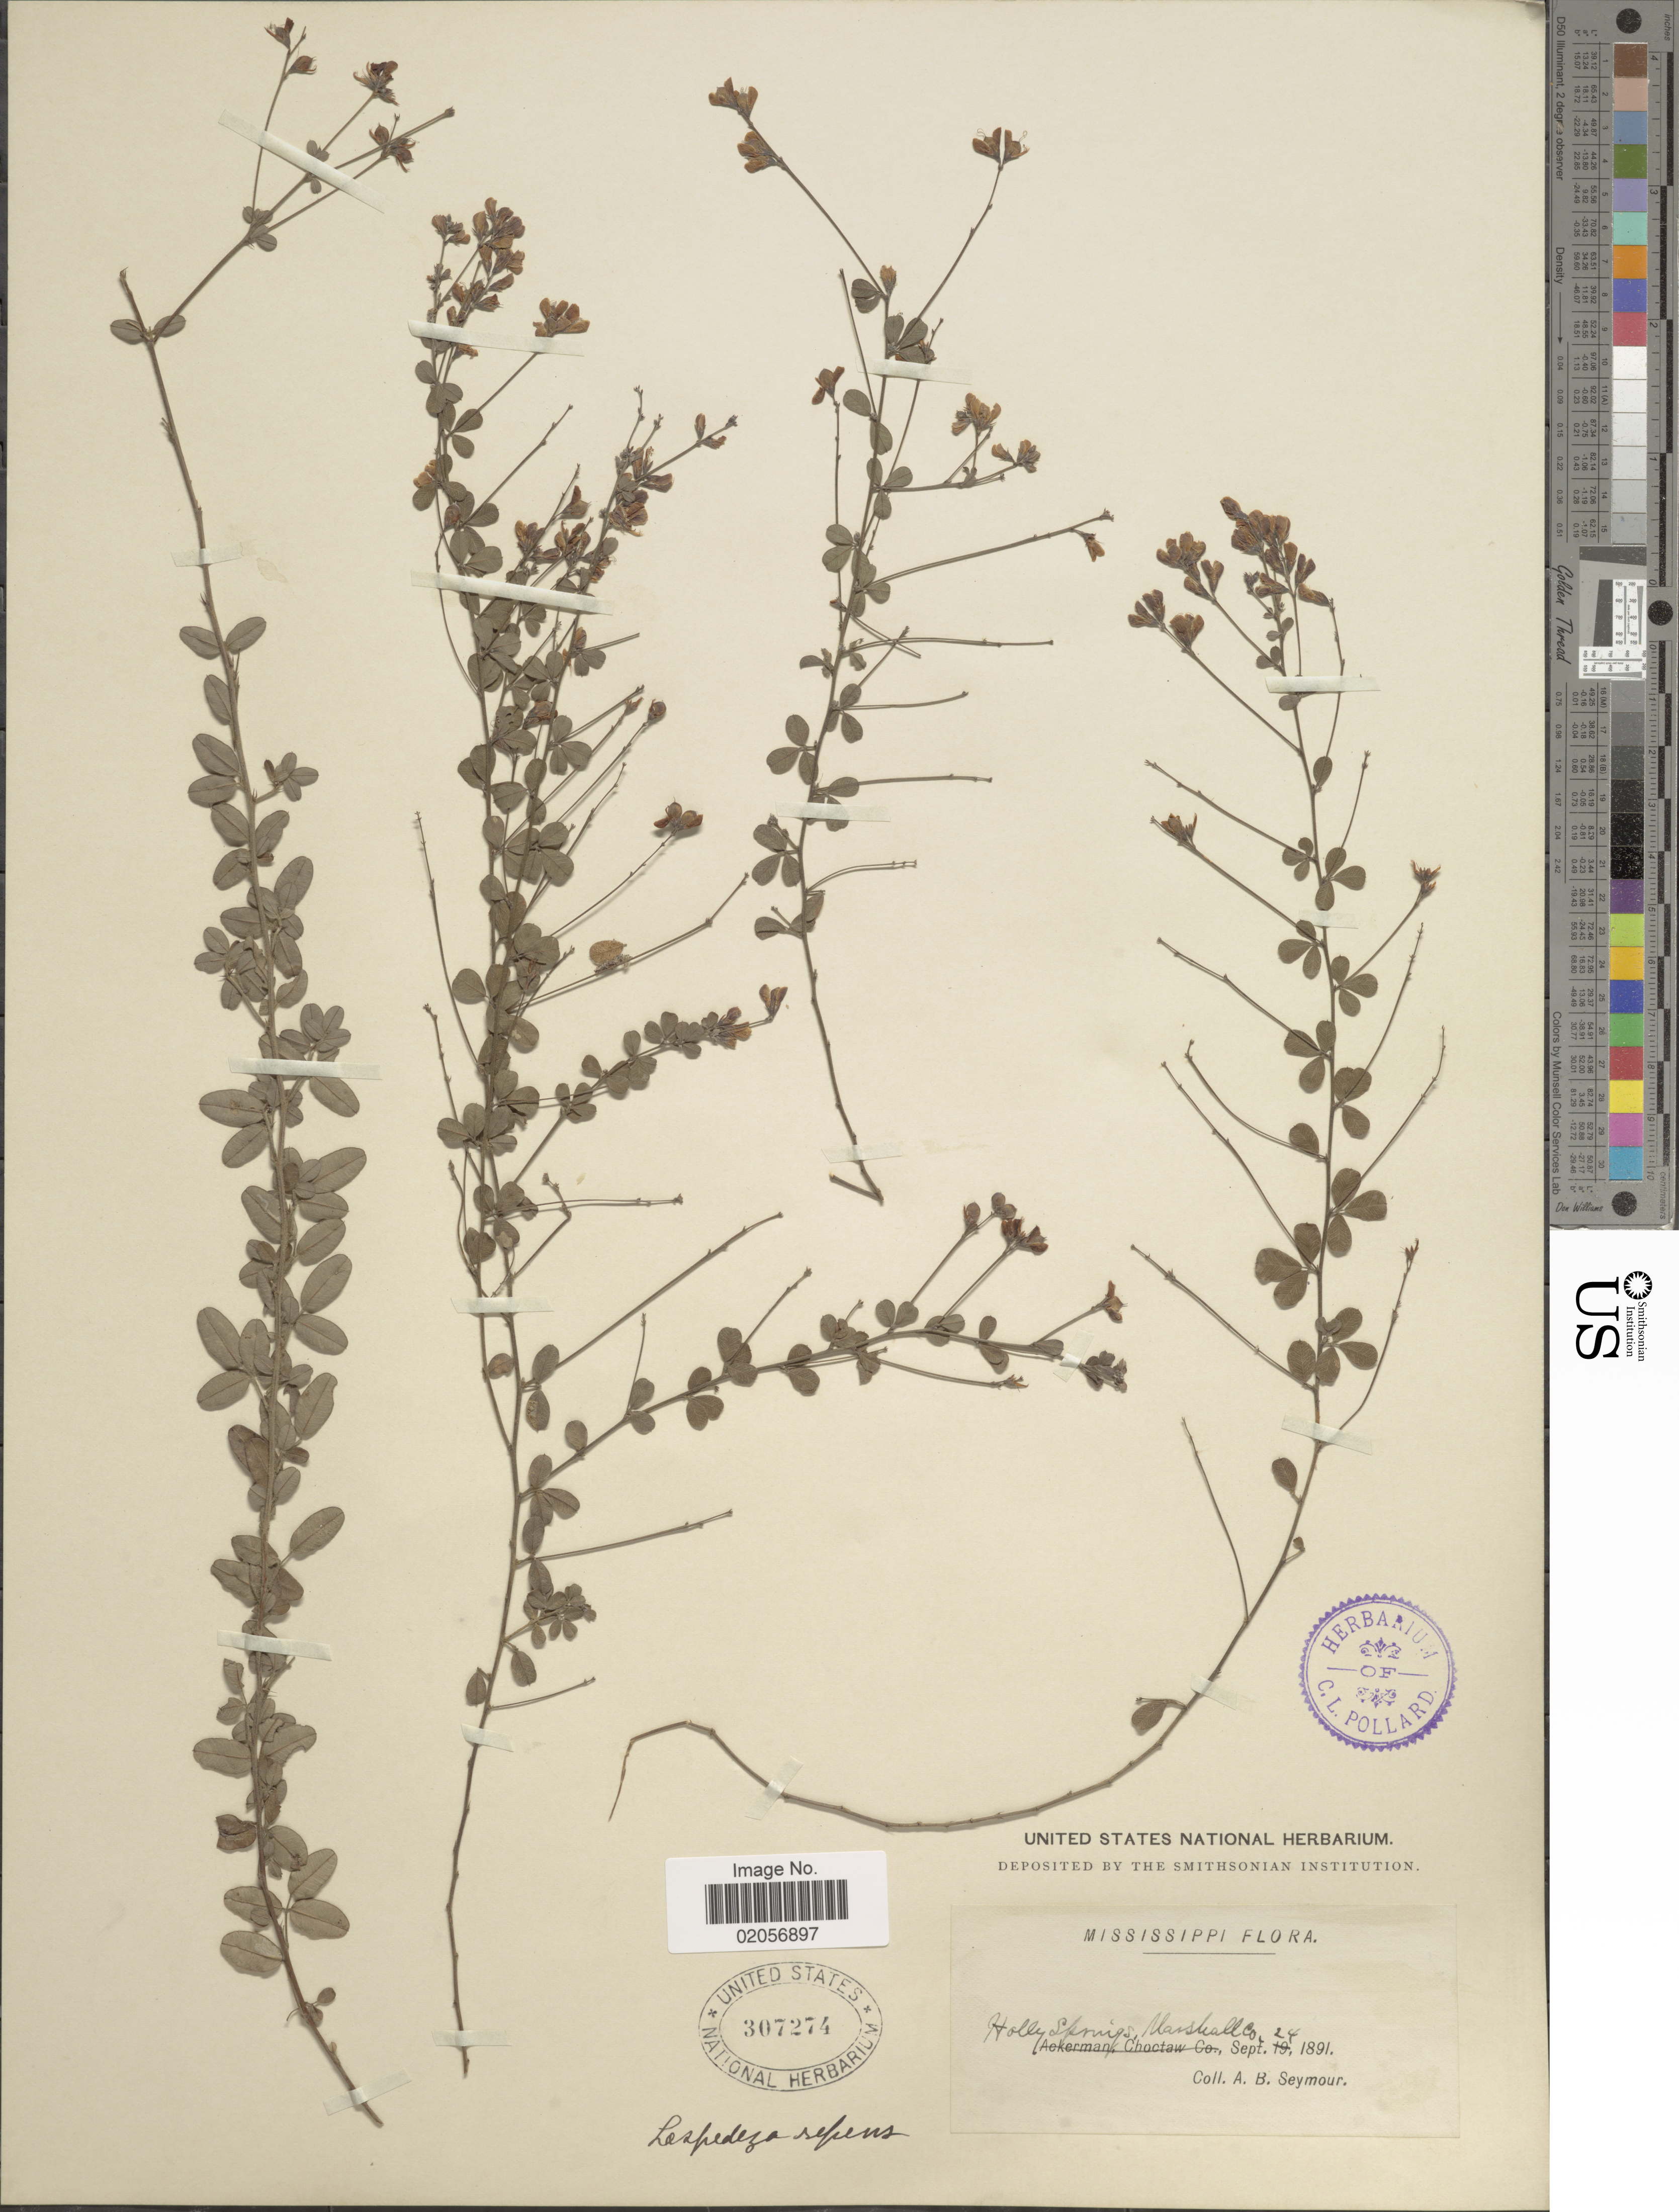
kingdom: Plantae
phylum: Tracheophyta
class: Magnoliopsida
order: Fabales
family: Fabaceae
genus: Lespedeza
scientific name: Lespedeza repens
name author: (L.) W.P.C. Barton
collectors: A. Seymour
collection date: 1891-09-24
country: United States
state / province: Mississippi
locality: Holly Springs, Marshall Co.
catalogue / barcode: US 307274